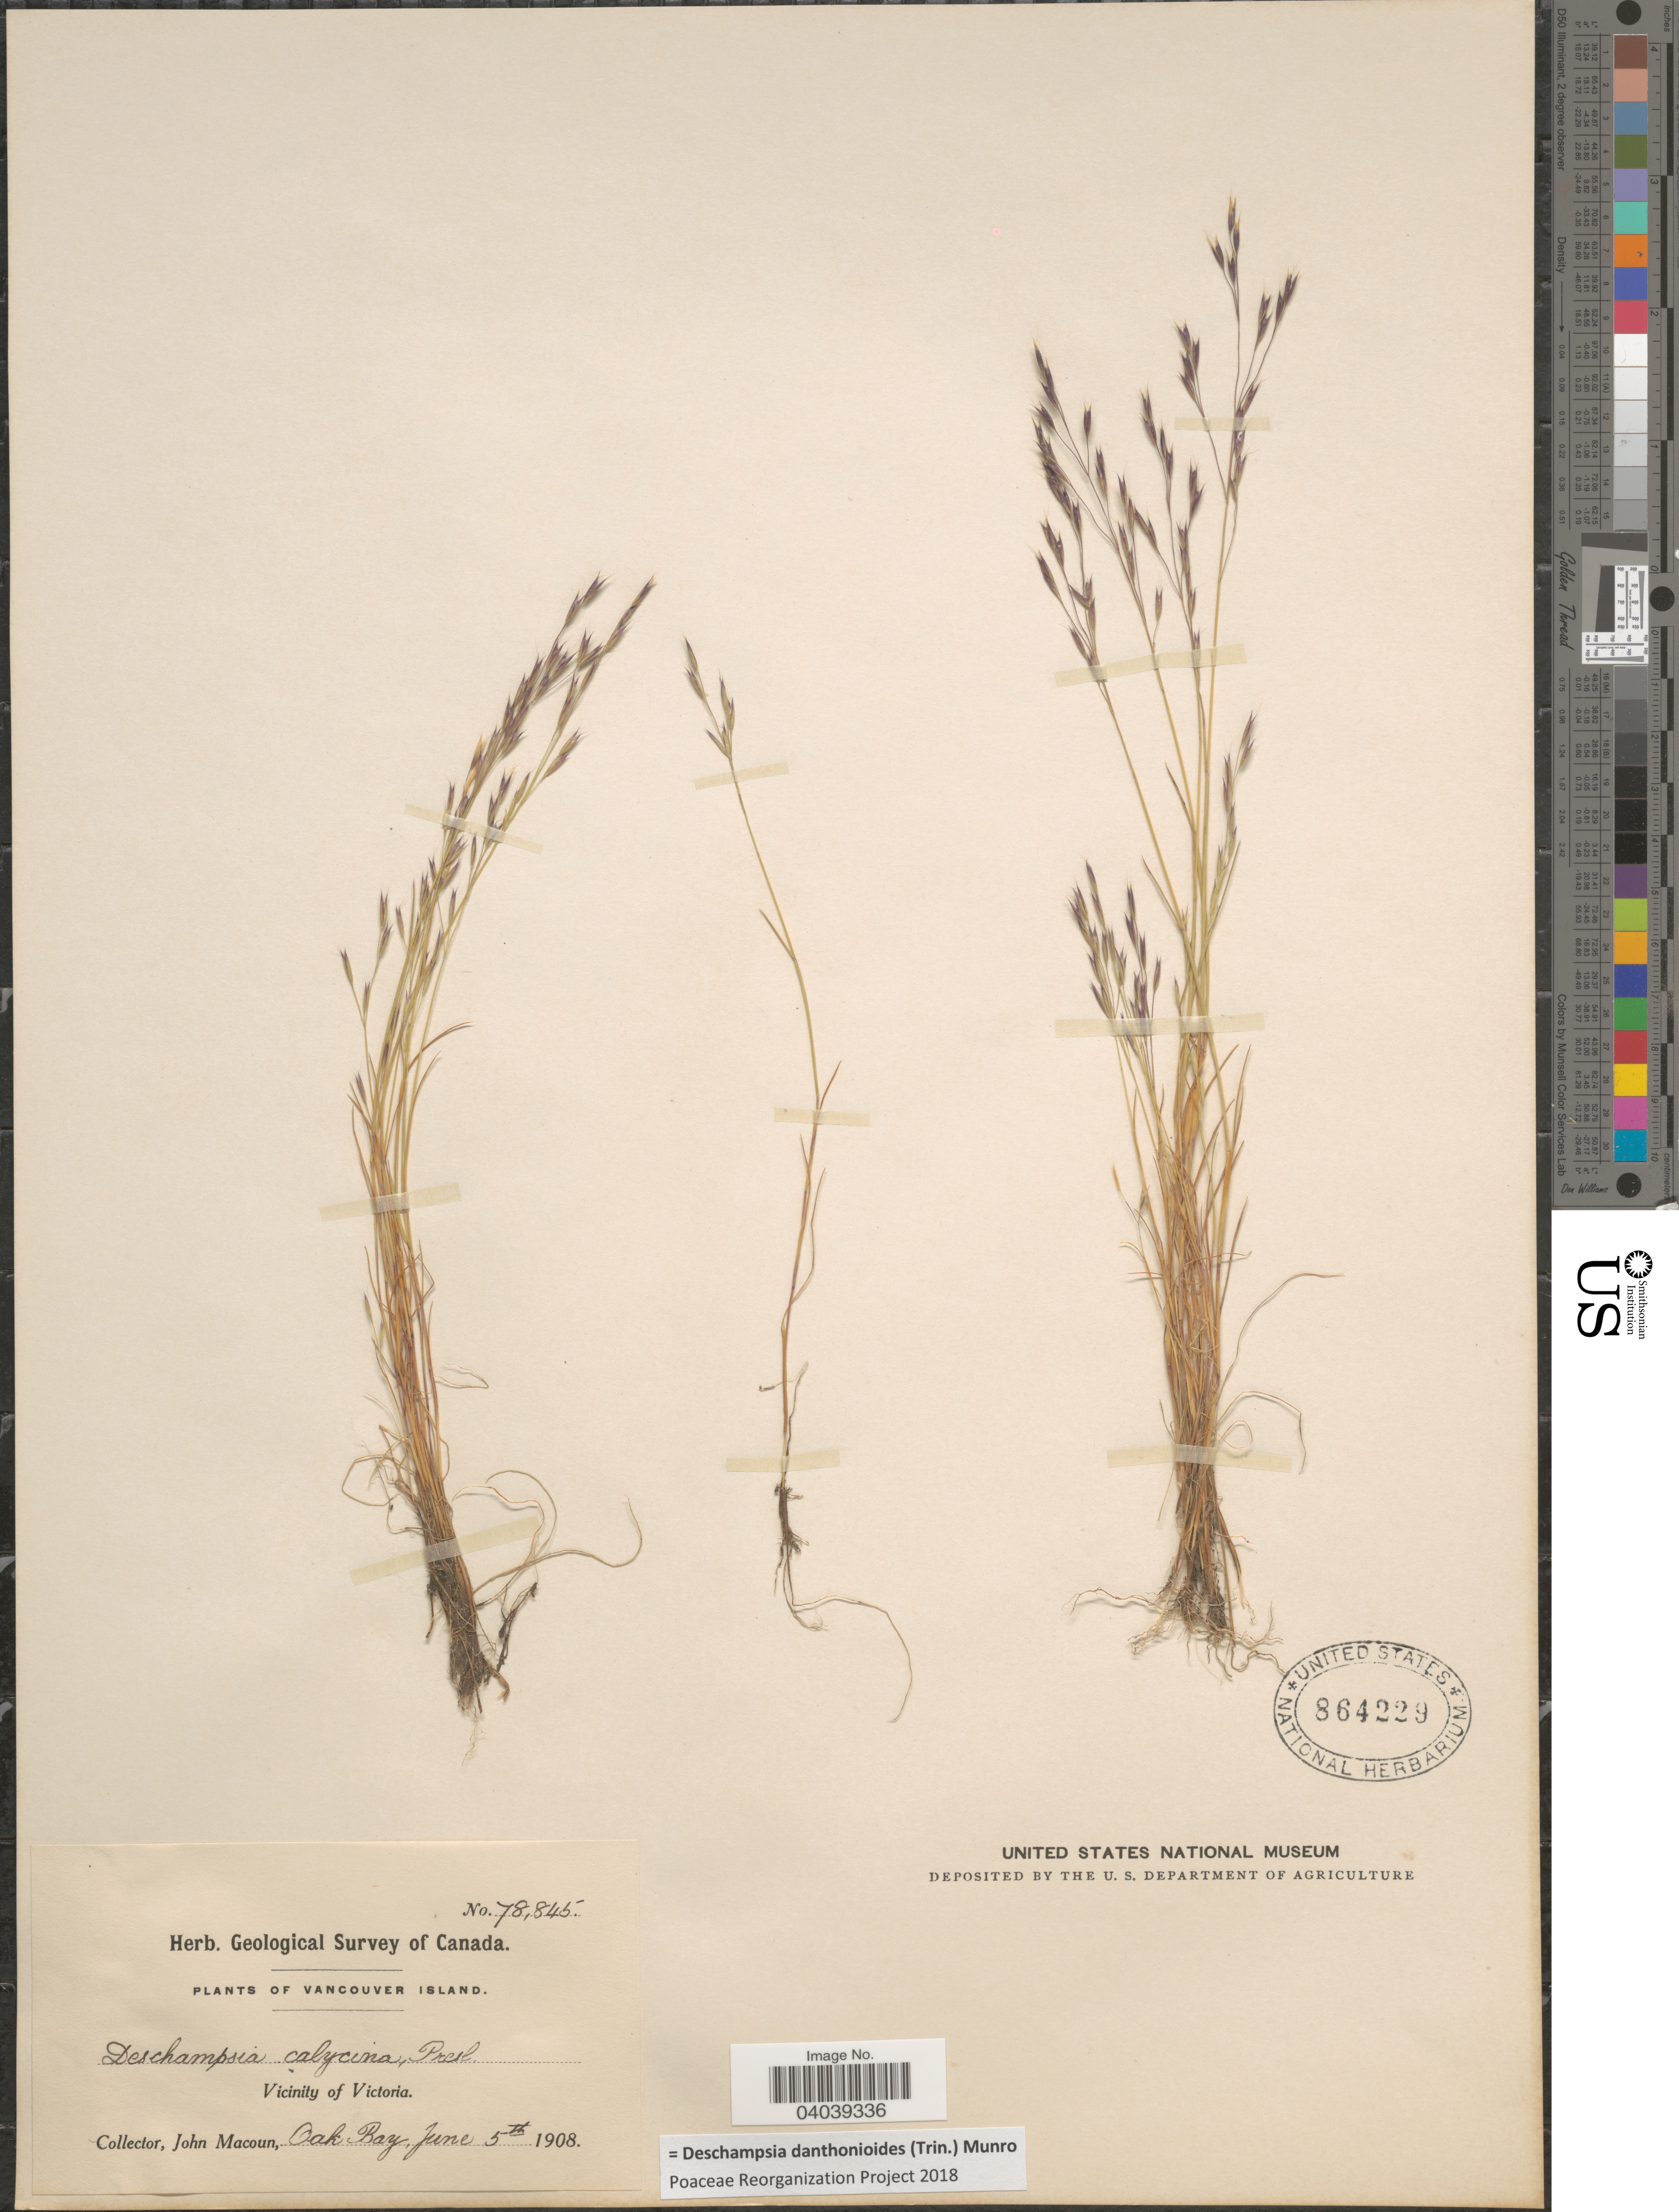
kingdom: Plantae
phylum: Tracheophyta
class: Liliopsida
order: Poales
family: Poaceae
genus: Deschampsia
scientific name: Deschampsia danthonioides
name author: (Trin.) Munro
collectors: J. Macoun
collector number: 78845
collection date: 1908-06-05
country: Canada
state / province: British Columbia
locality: Vancouver Island. Vicinity of Victoria.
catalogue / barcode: US 864229